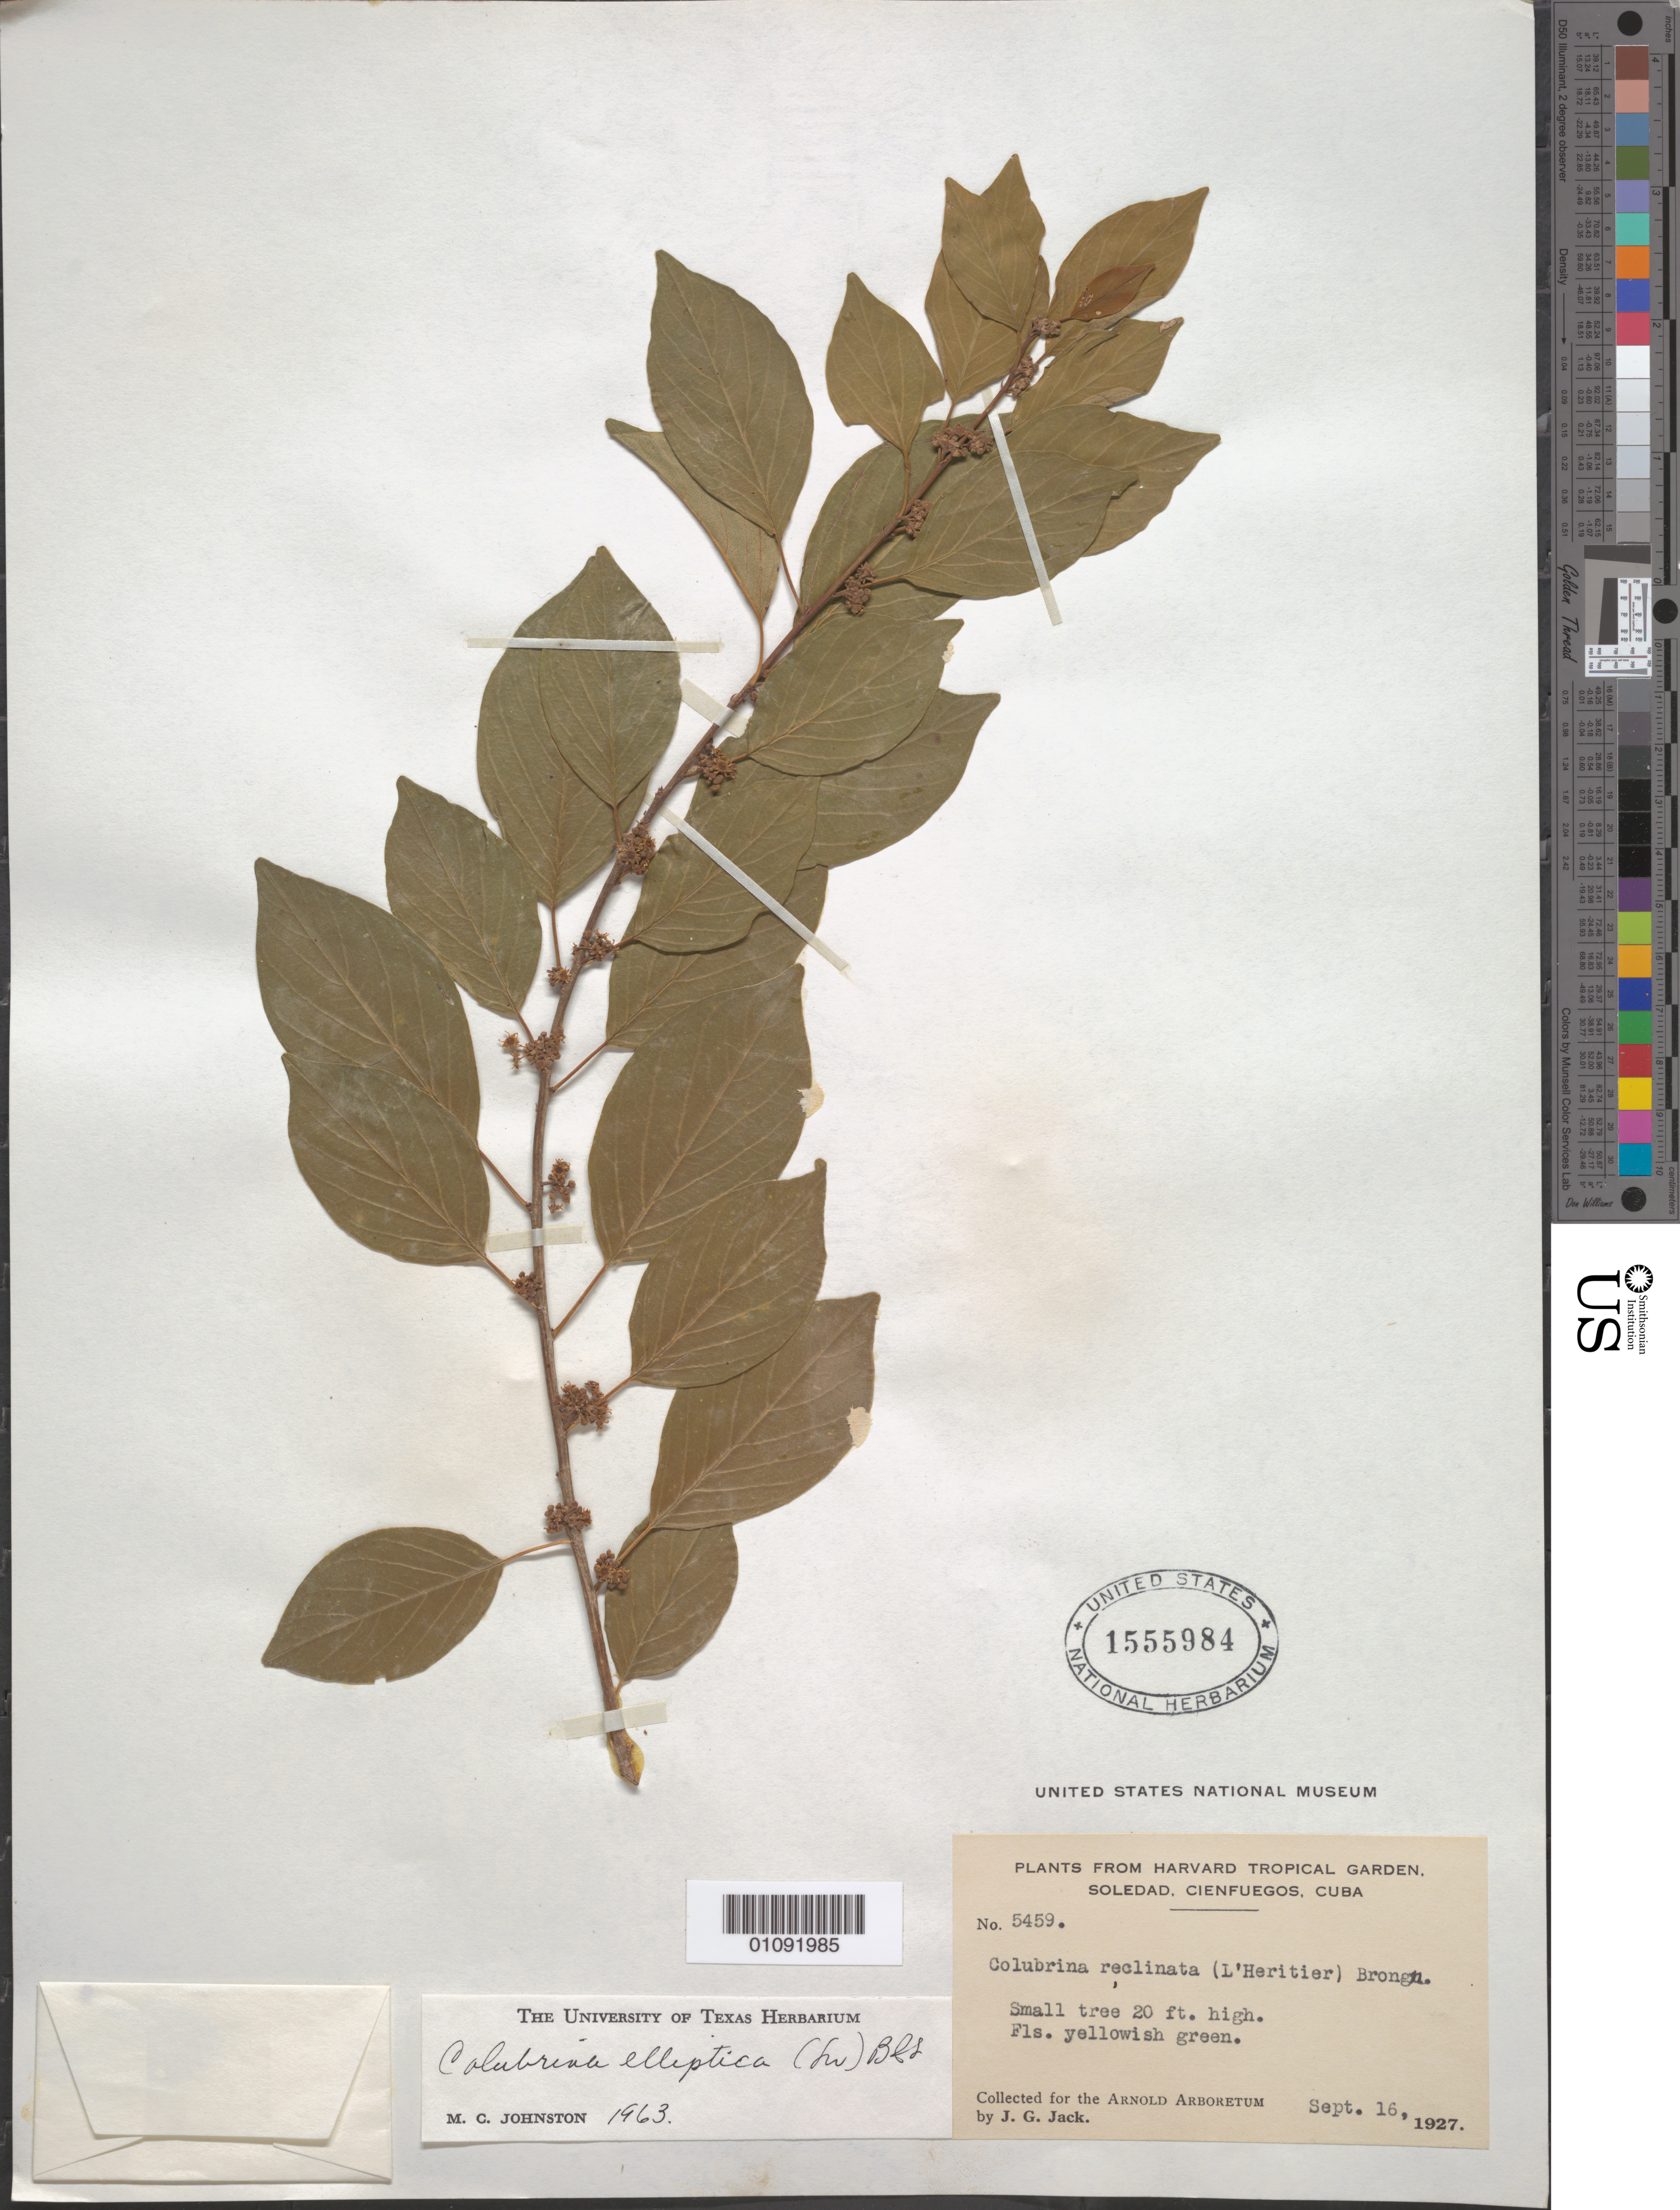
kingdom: Plantae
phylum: Tracheophyta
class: Magnoliopsida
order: Rosales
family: Rhamnaceae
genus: Colubrina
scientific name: Colubrina elliptica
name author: (Sw.) Brizicky & W.L. Stern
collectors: J. G. Jack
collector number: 5459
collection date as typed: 16 Sep 1927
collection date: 1927-09-16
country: Cuba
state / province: Cienfuegos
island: Cuba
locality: Plants from Harvard Tropical Garden, Soledad, Cienfuegos, Cuba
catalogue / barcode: US 1555984